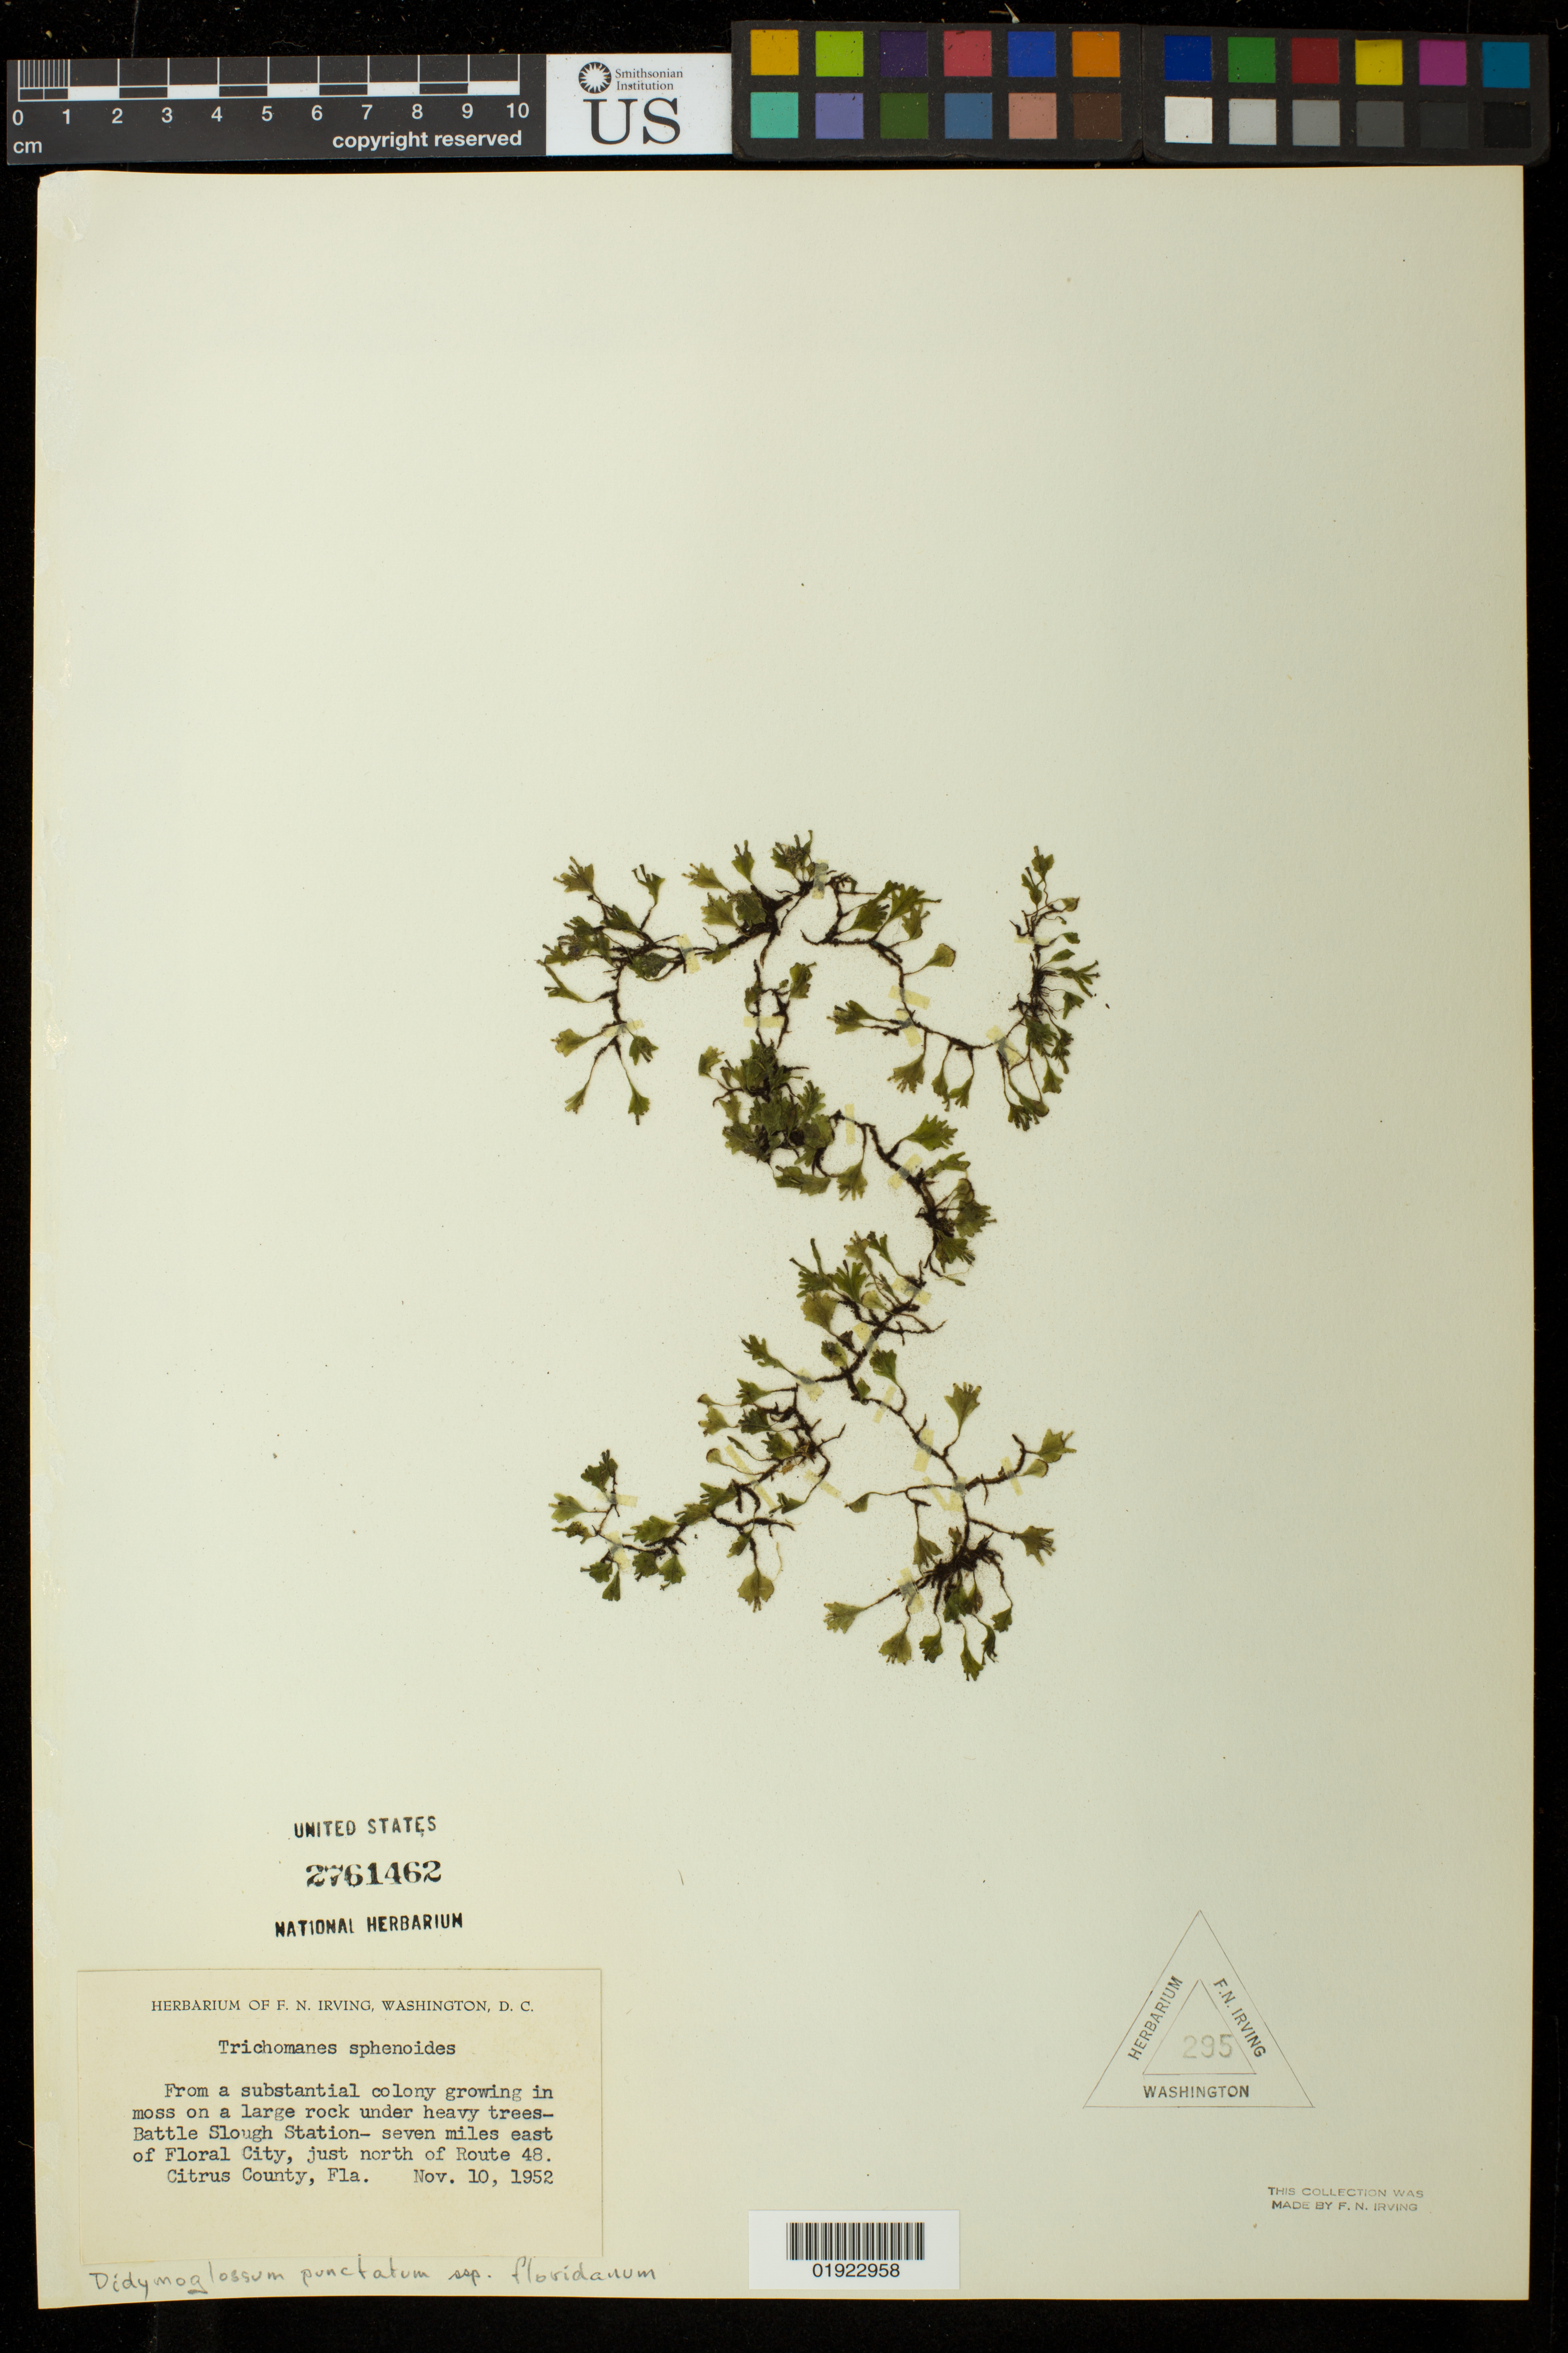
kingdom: Plantae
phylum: Tracheophyta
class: Polypodiopsida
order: Hymenophyllales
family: Hymenophyllaceae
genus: Didymoglossum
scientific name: Didymoglossum punctatum subsp. floridanum comb. nov., ined 2015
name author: (Poir.) Desv.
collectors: F. Irving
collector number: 295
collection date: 1952-11-10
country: United States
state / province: Florida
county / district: Citrus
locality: Battle Slough Station- seven miles east of Floral City, just north of Route 48.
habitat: From a substantial colony growing in moss on a large rock under heavy trees.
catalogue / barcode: US 2761462